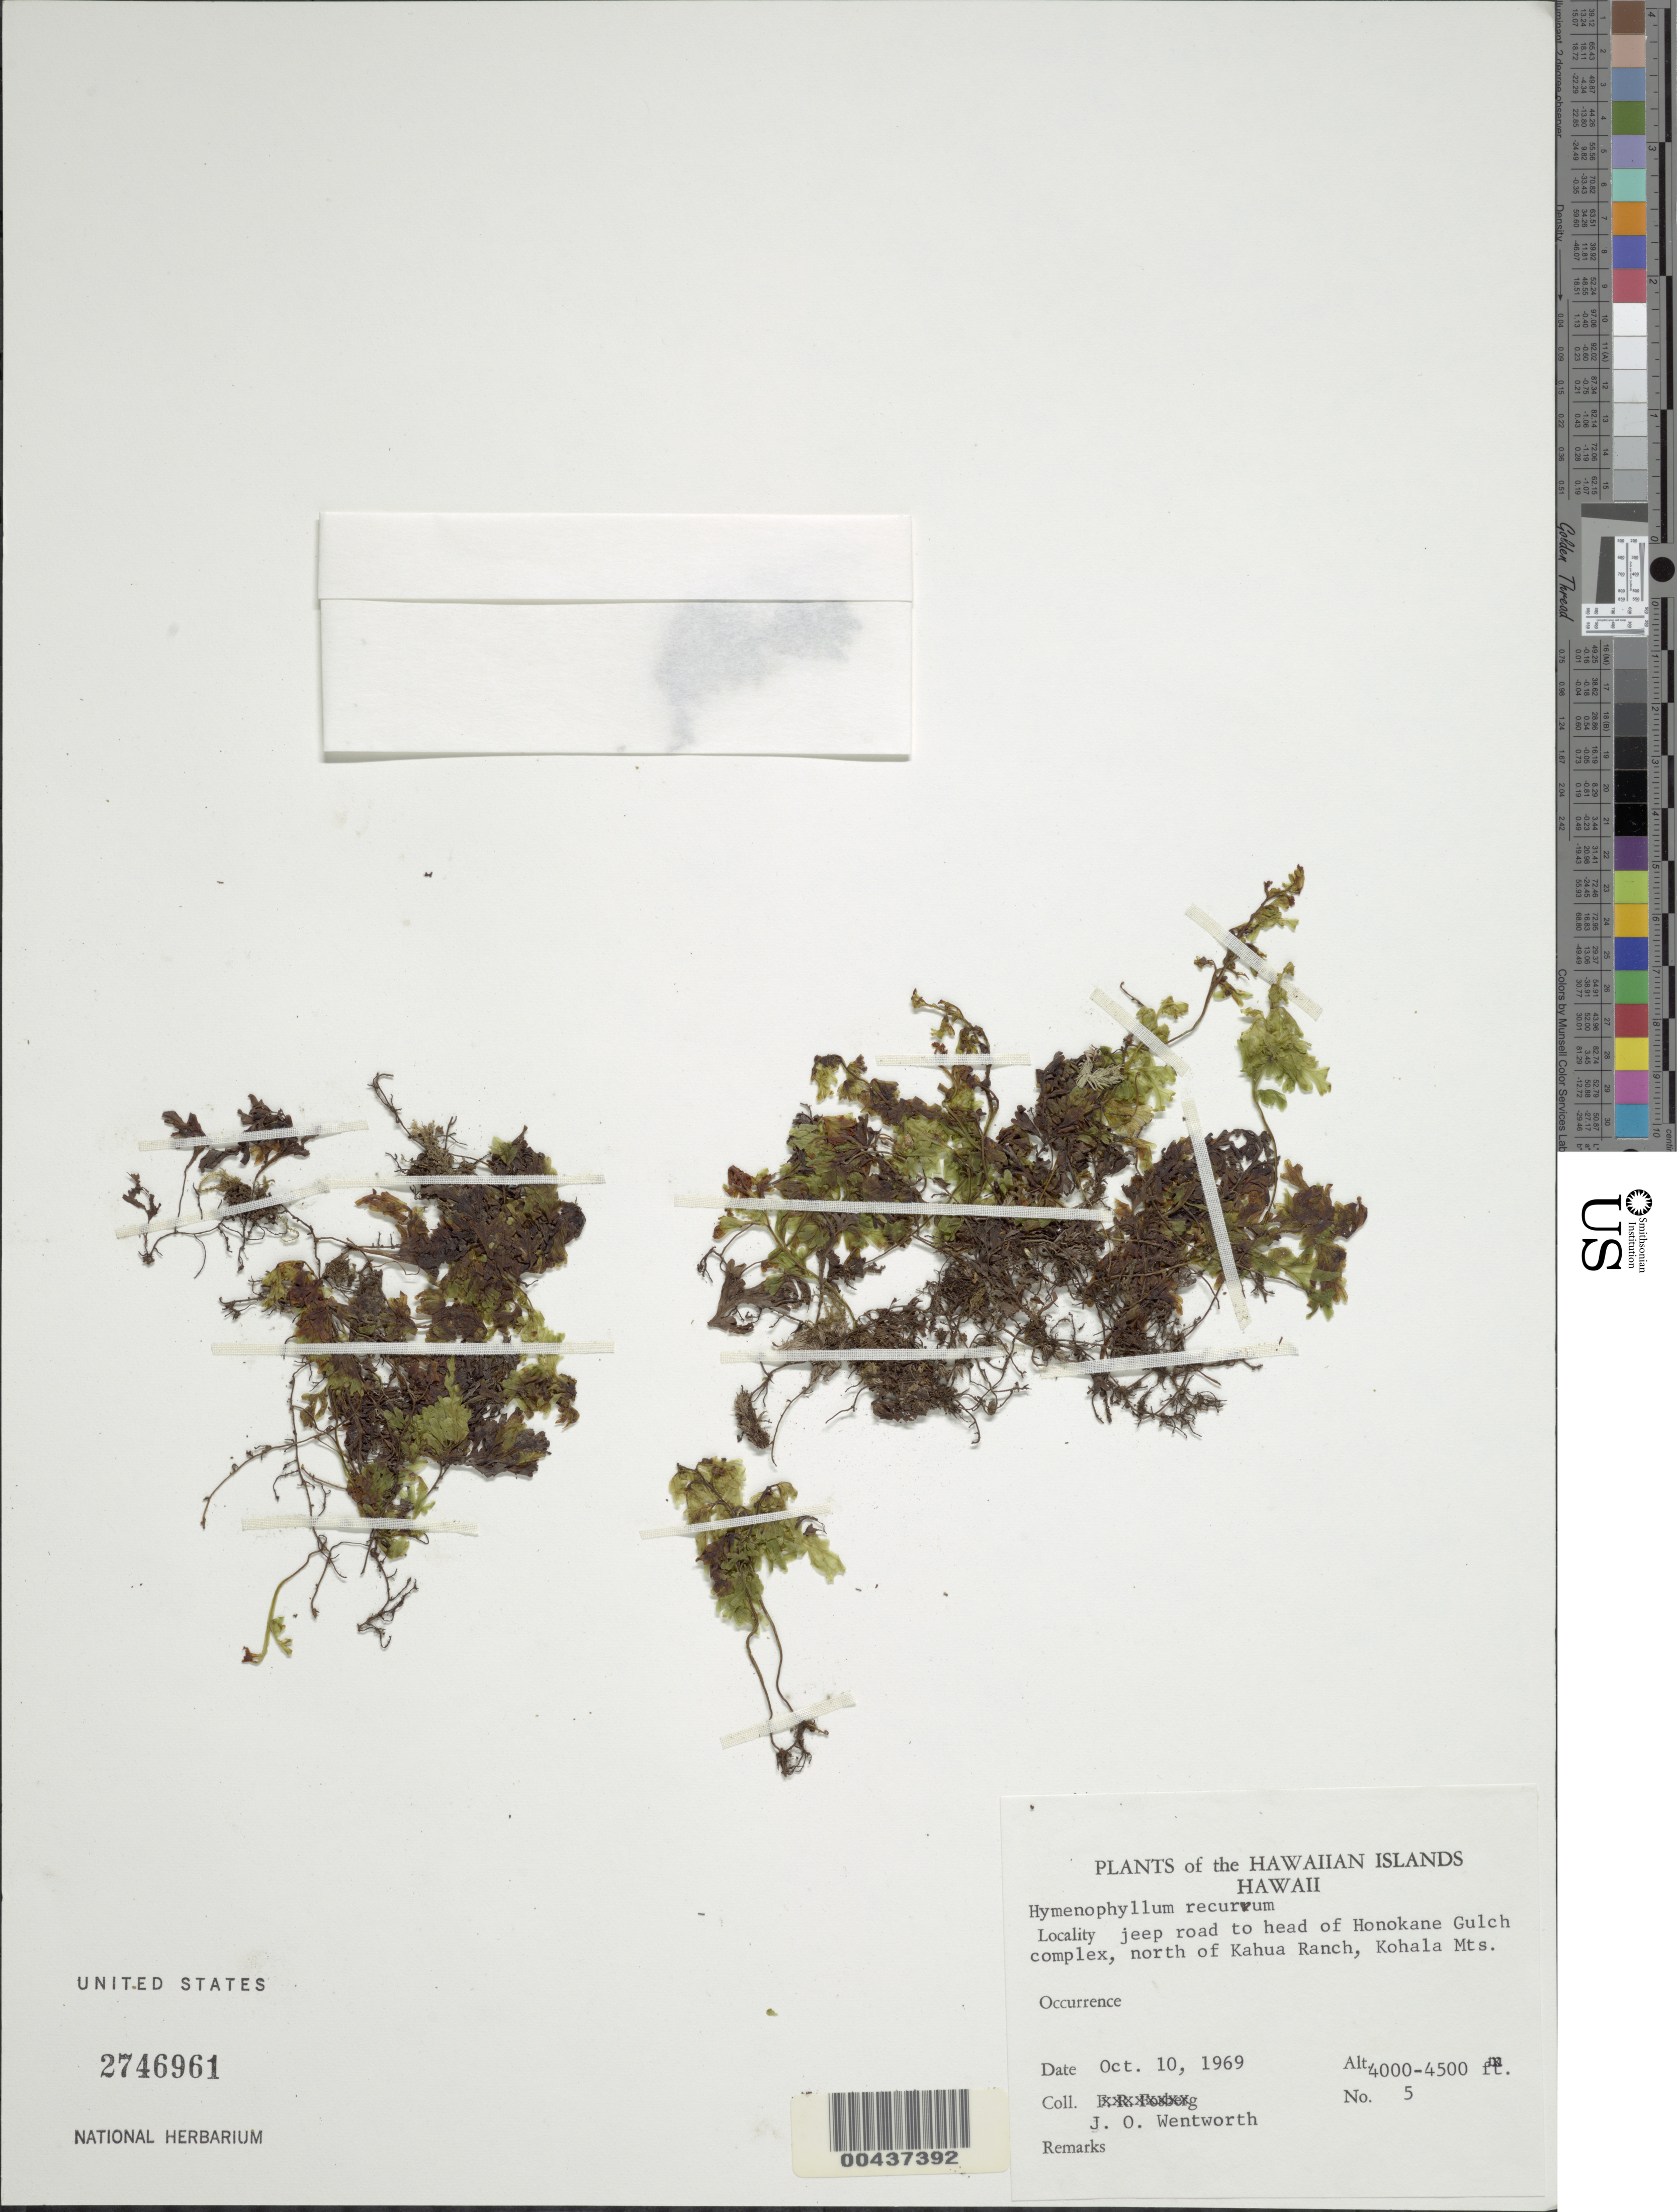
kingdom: Plantae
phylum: Tracheophyta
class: Polypodiopsida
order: Hymenophyllales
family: Hymenophyllaceae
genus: Hymenophyllum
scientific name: Hymenophyllum recurvum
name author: Gaudich.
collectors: J. Wentworth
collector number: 5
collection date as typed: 10 Oct 1969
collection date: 1969-10-10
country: United States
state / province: Hawaii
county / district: Hawaii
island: Hawaii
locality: jeep road to head of Honokane Gulch complex, N of Kahua Ranch, Kohala Mts.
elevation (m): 1219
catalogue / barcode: US 2746961